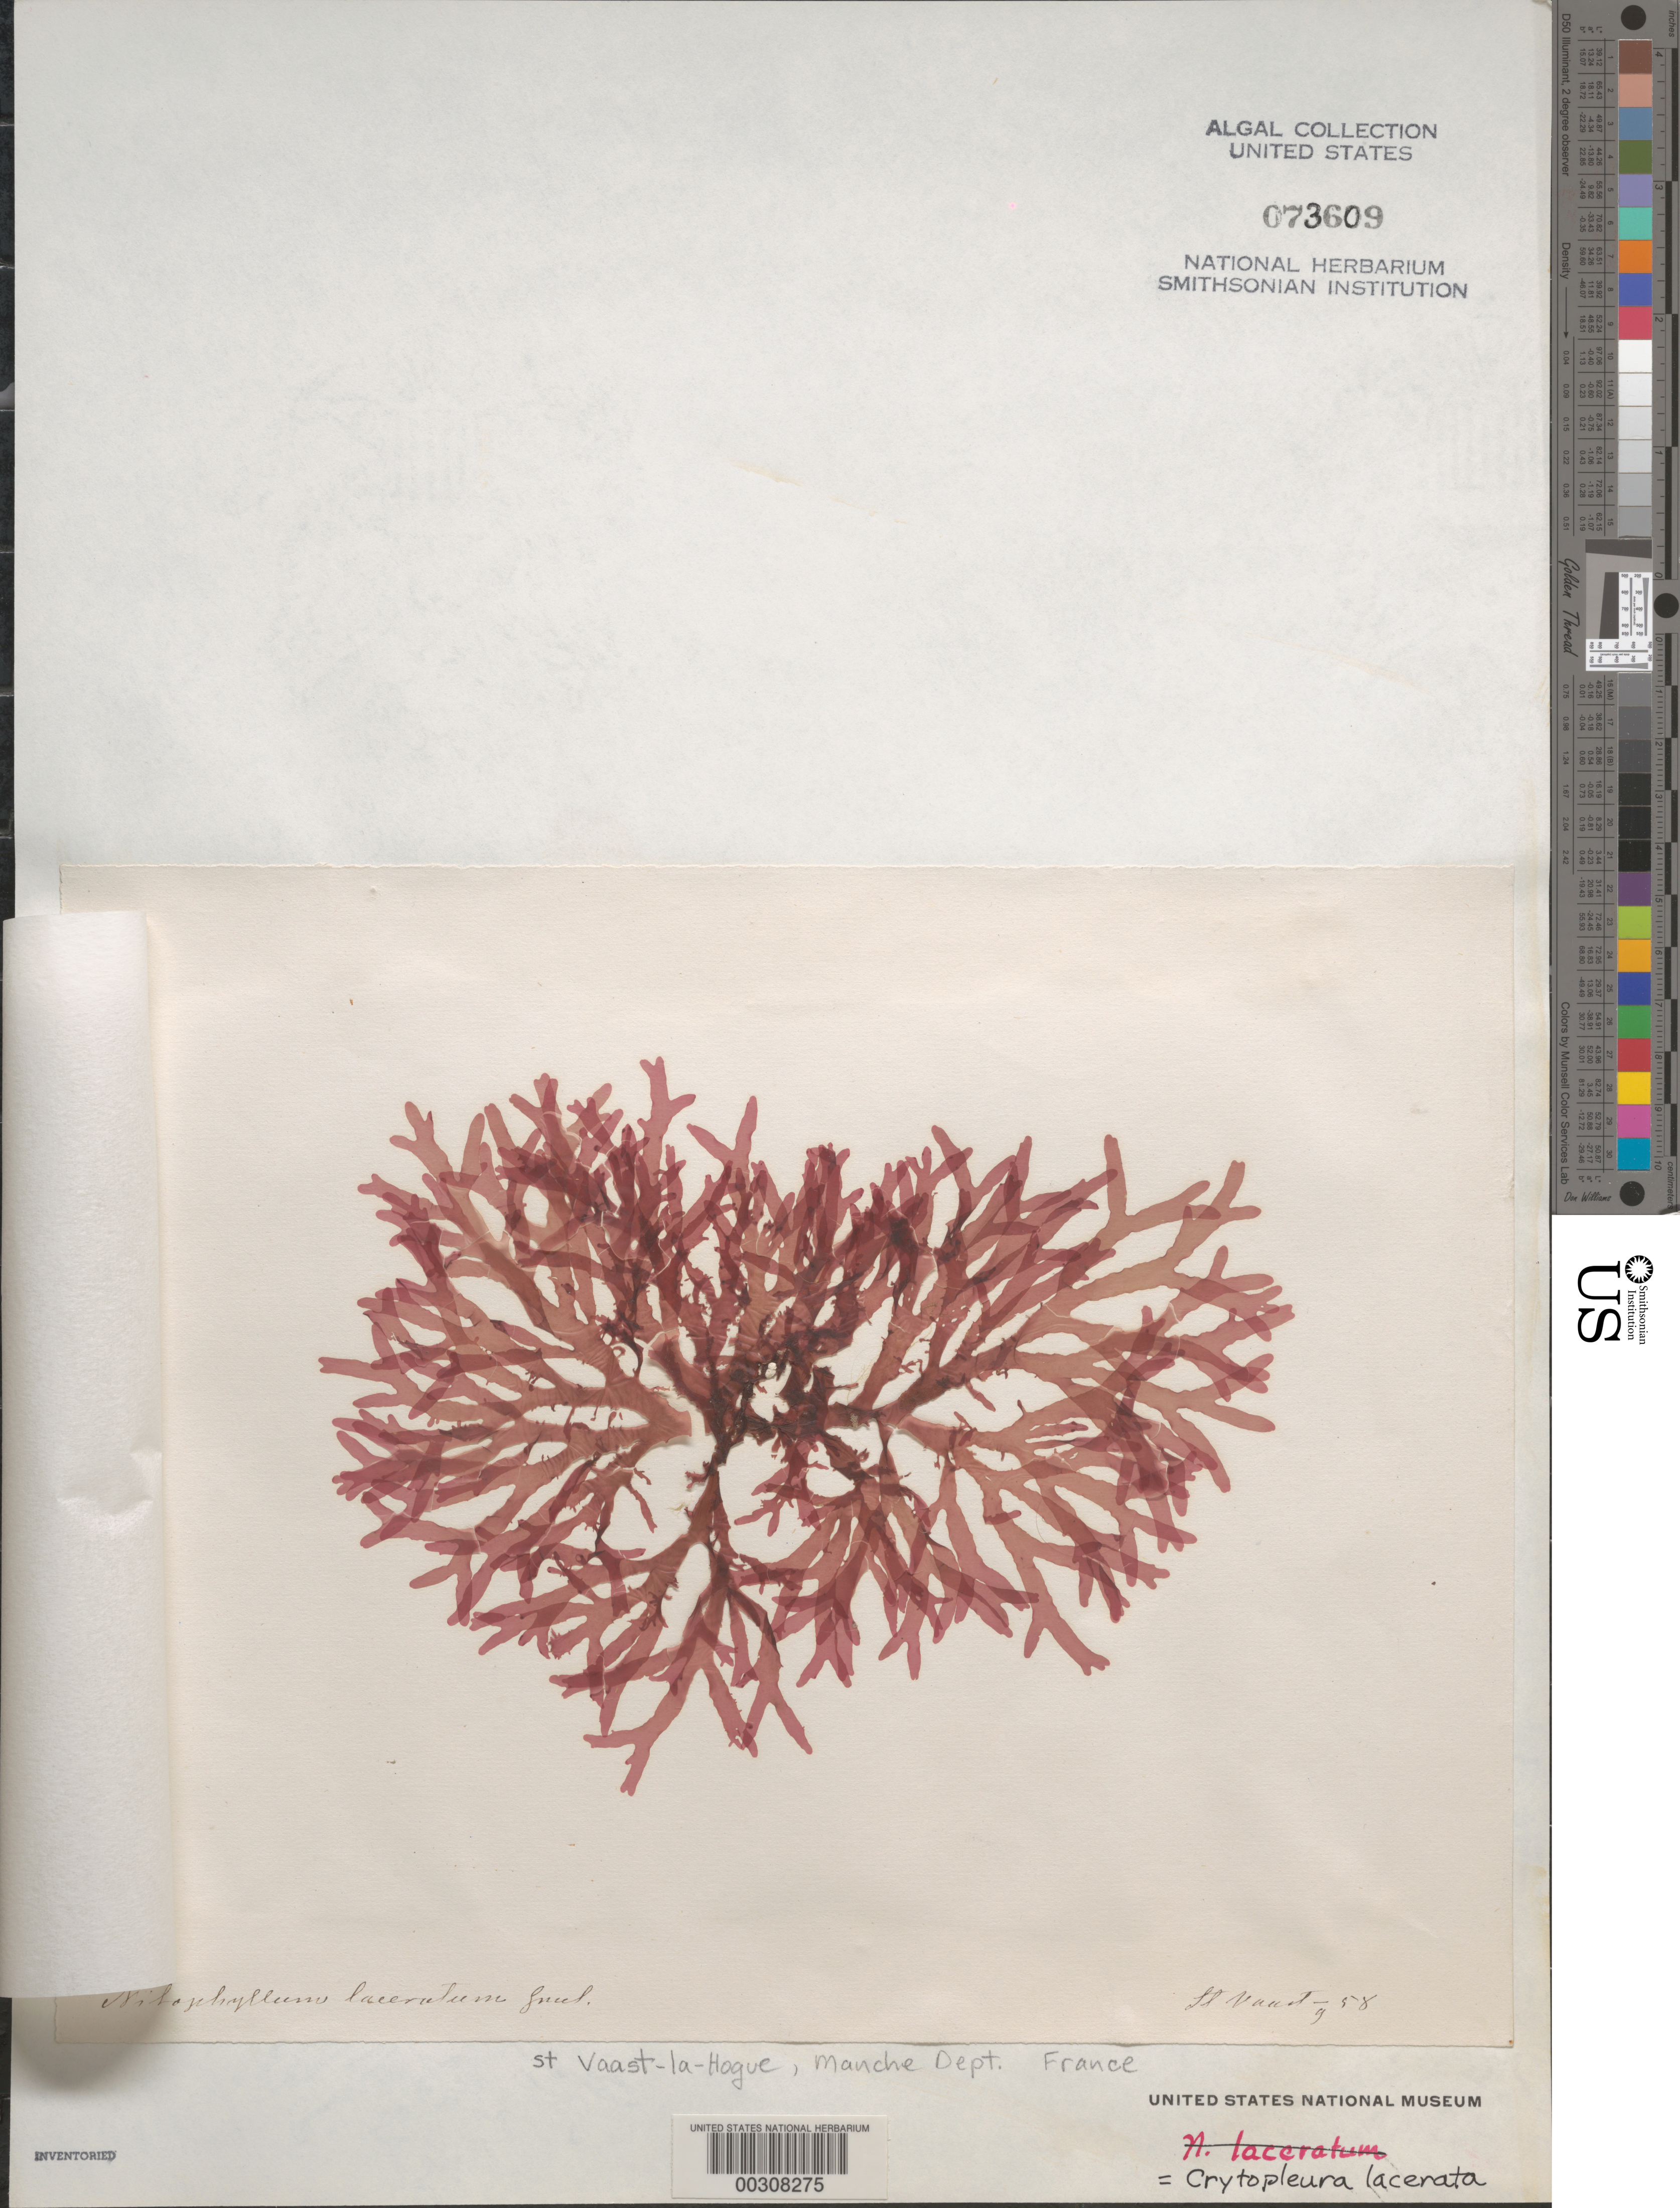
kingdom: Plantae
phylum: Rhodophyta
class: Florideophyceae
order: Ceramiales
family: Delesseriaceae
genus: Cryptopleura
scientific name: Cryptopleura ramosa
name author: (Huds.) L.M. Newton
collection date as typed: Sep 1858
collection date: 1858-09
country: France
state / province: Normandie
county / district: Manche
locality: St. vaast-la-hougue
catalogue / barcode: US 73609